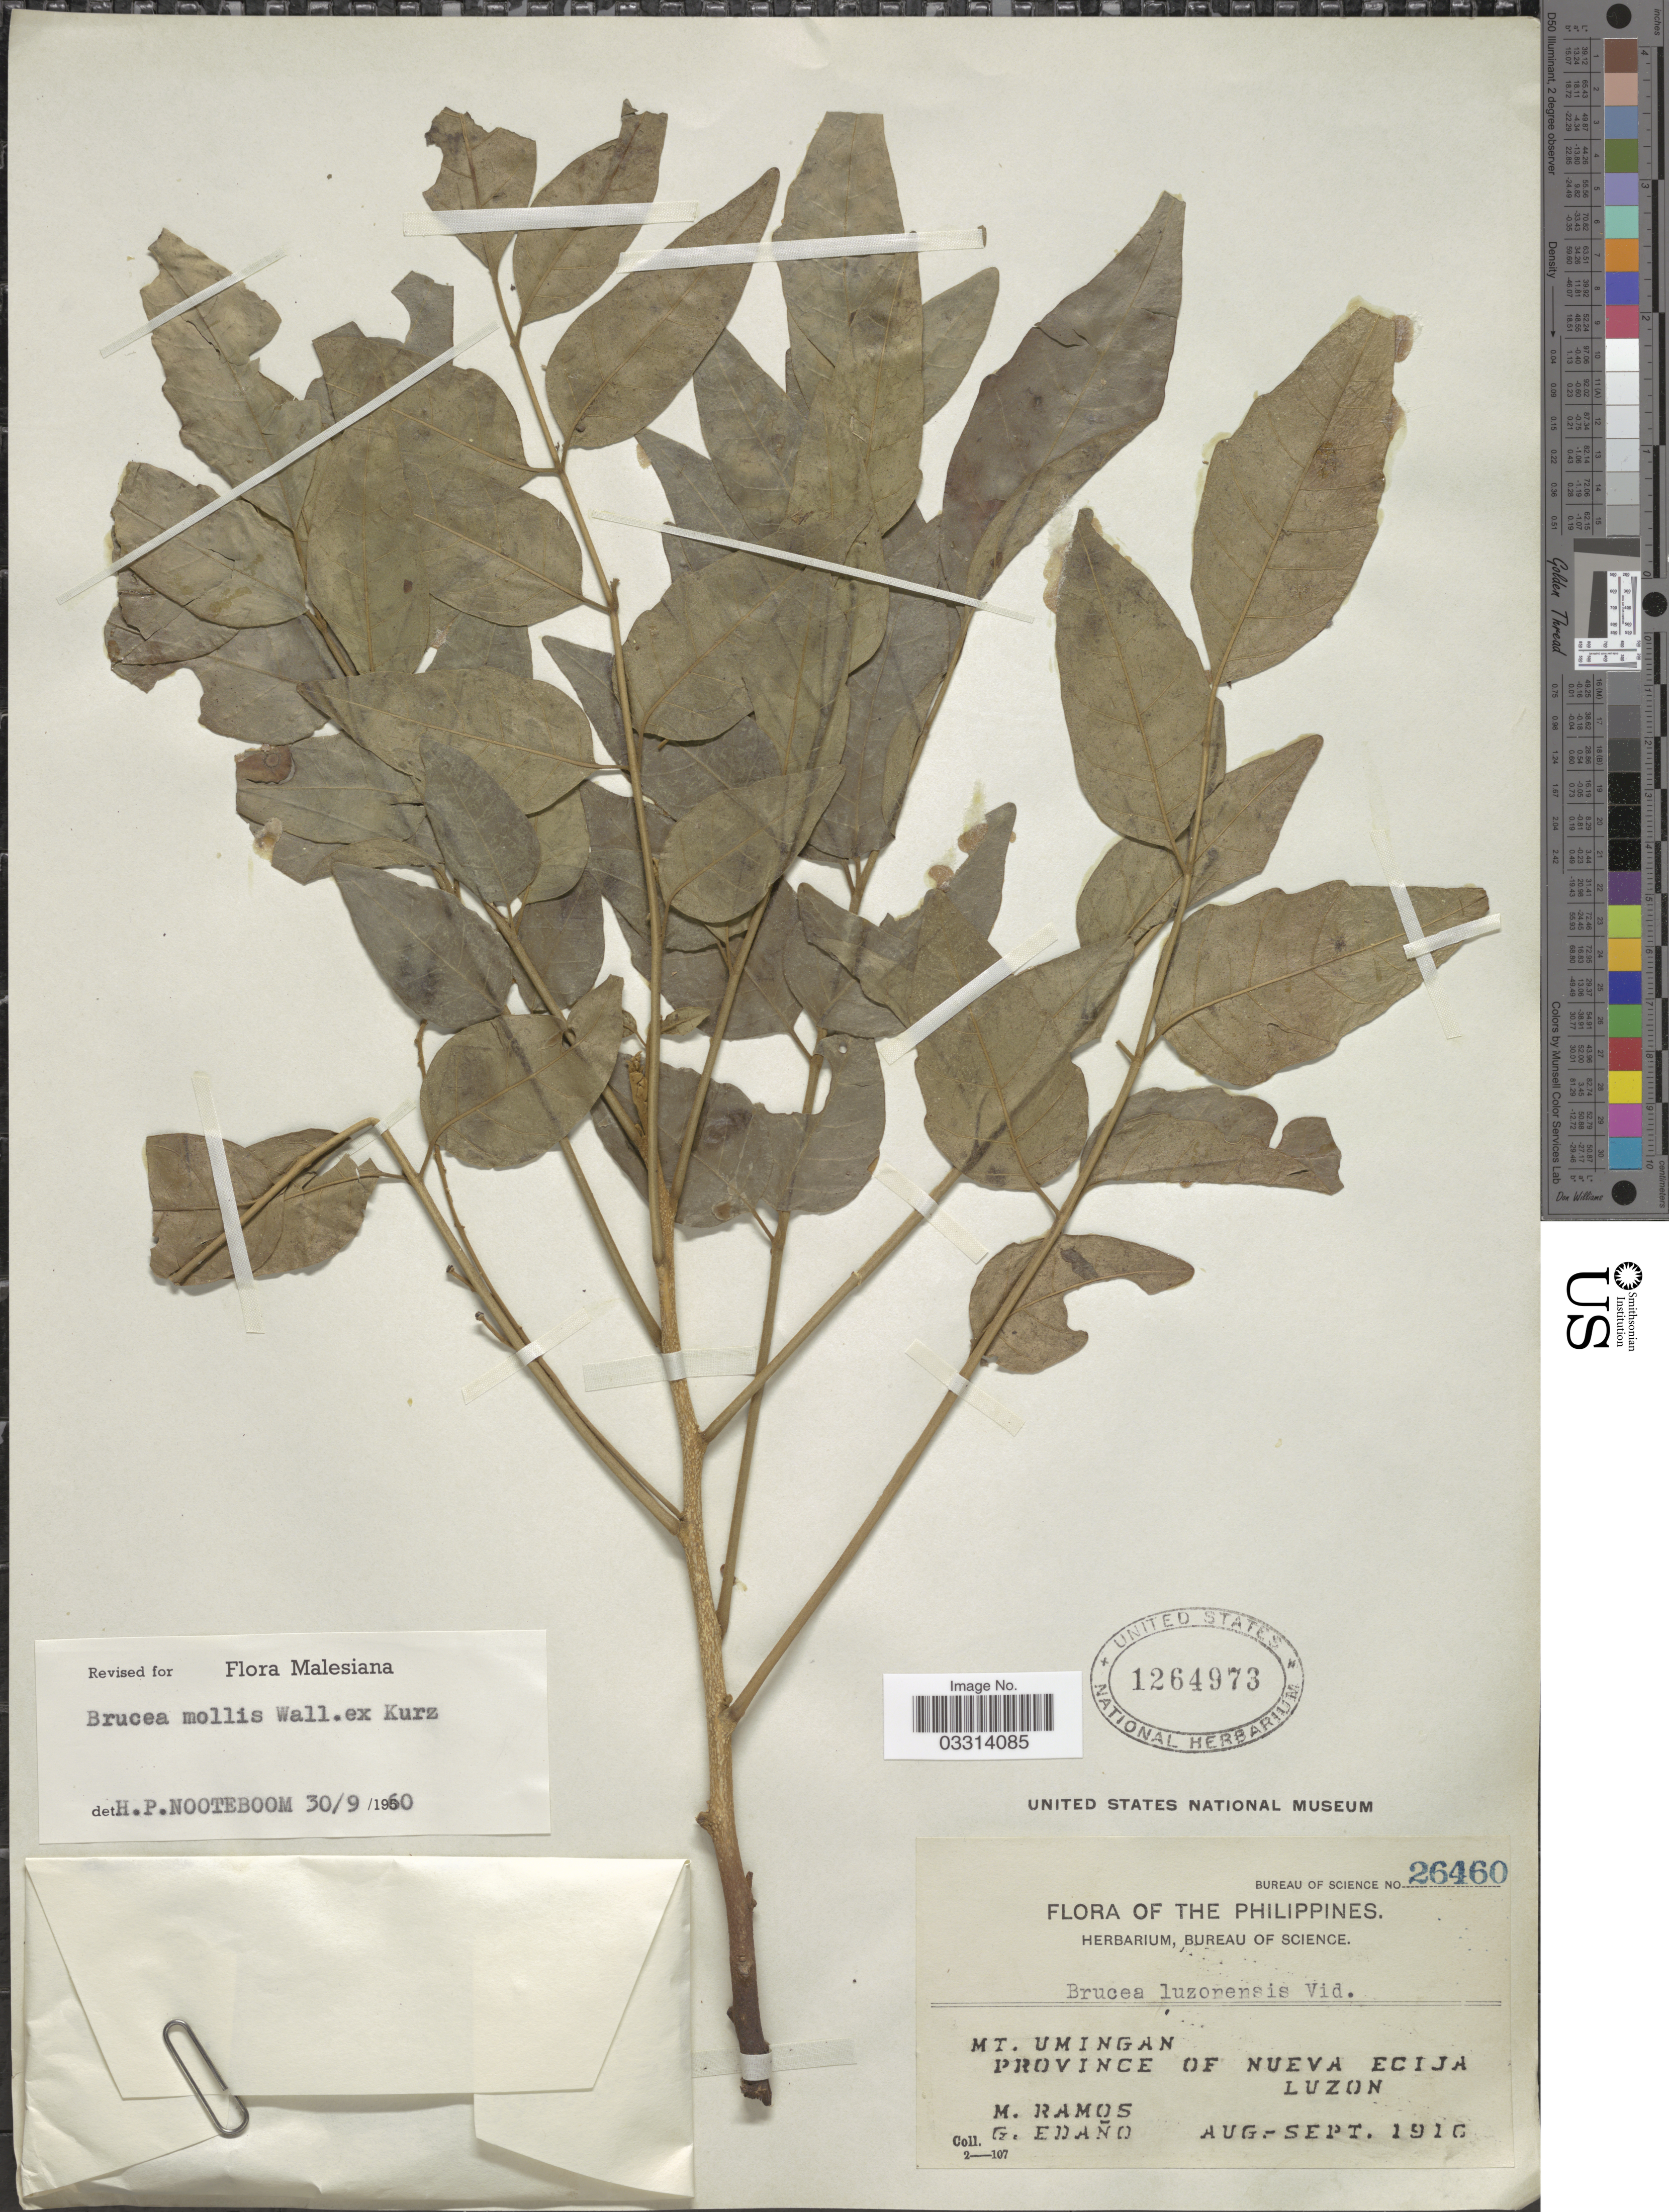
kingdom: Plantae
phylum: Tracheophyta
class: Magnoliopsida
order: Sapindales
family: Simaroubaceae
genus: Brucea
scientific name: Brucea mollis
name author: Wall. ex Kurz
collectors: M. Ramos & G. Edaño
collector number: Bureau of Science 26460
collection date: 1916-08/1916-09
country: Philippines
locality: Mt. Umingan, Province of Nueva Ecija, Luzon.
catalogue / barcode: US 1264973